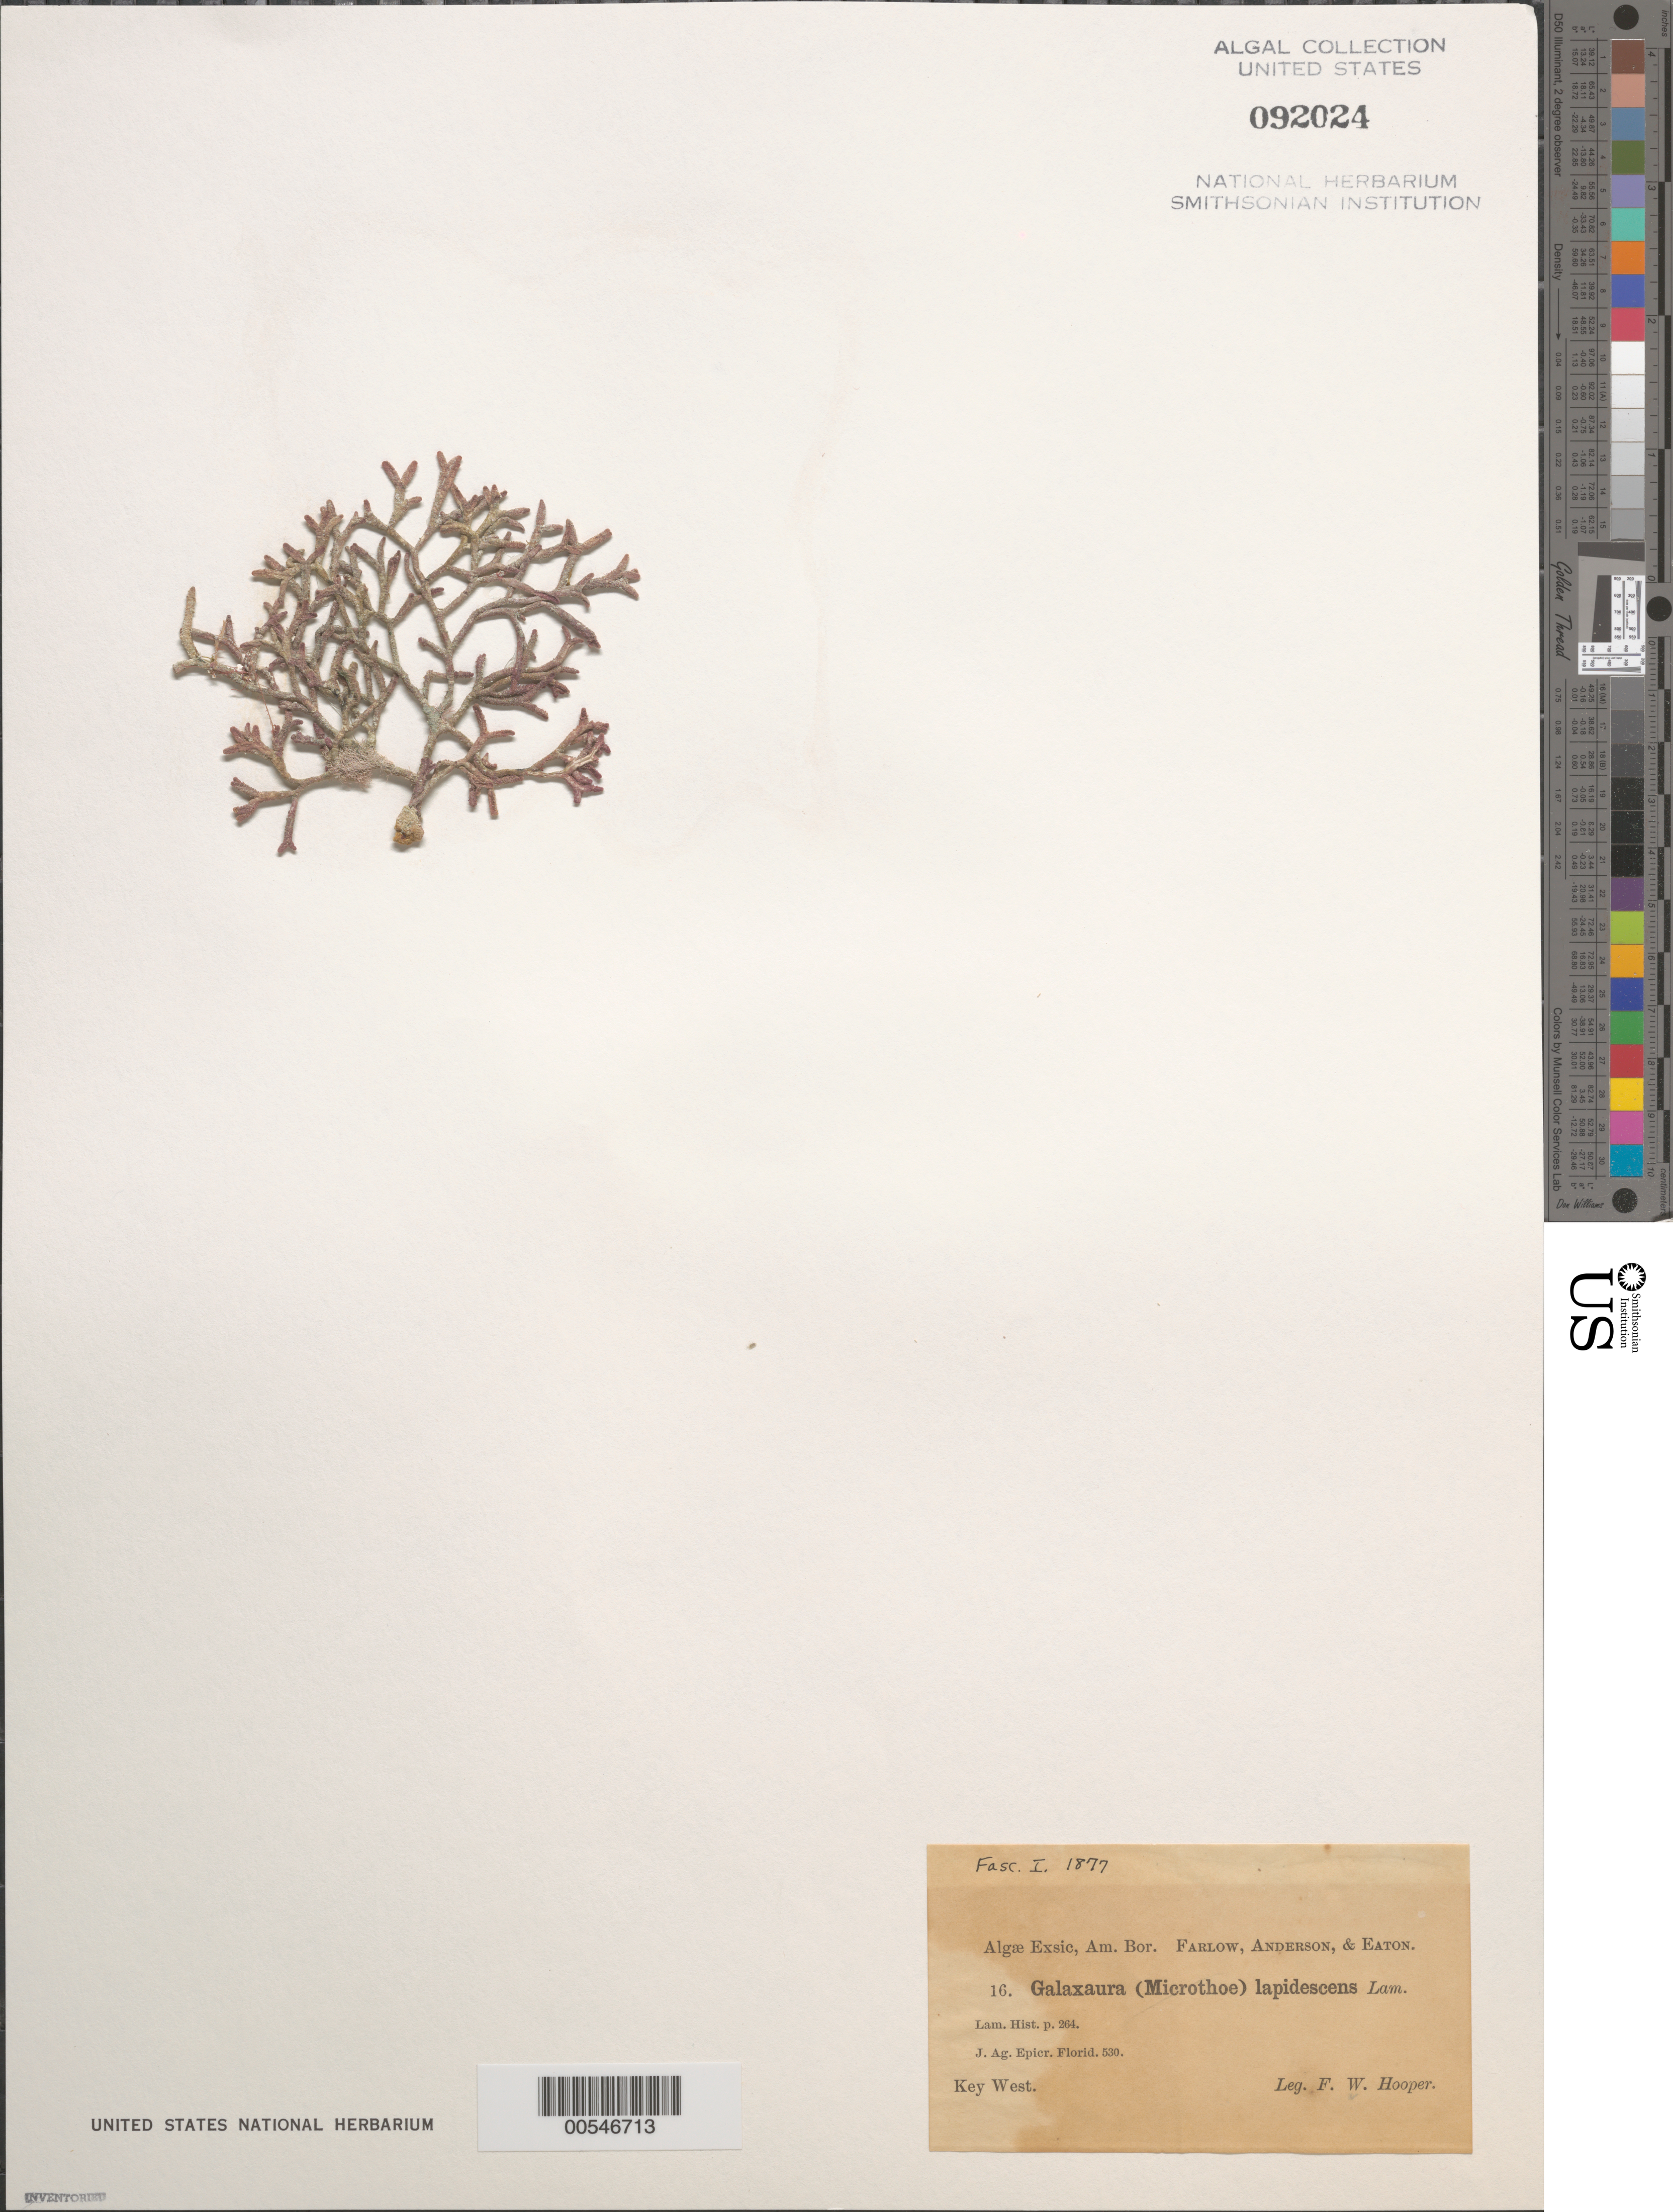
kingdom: Plantae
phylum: Rhodophyta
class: Florideophyceae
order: Nemaliales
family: Galaxauraceae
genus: Galaxaura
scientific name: Galaxaura rugosa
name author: (Ellis & Sol.) J.V.Lamouroux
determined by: Algae name updating Project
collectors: F. Hooper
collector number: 16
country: United States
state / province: Florida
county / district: Monroe County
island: Key West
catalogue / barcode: US 92024